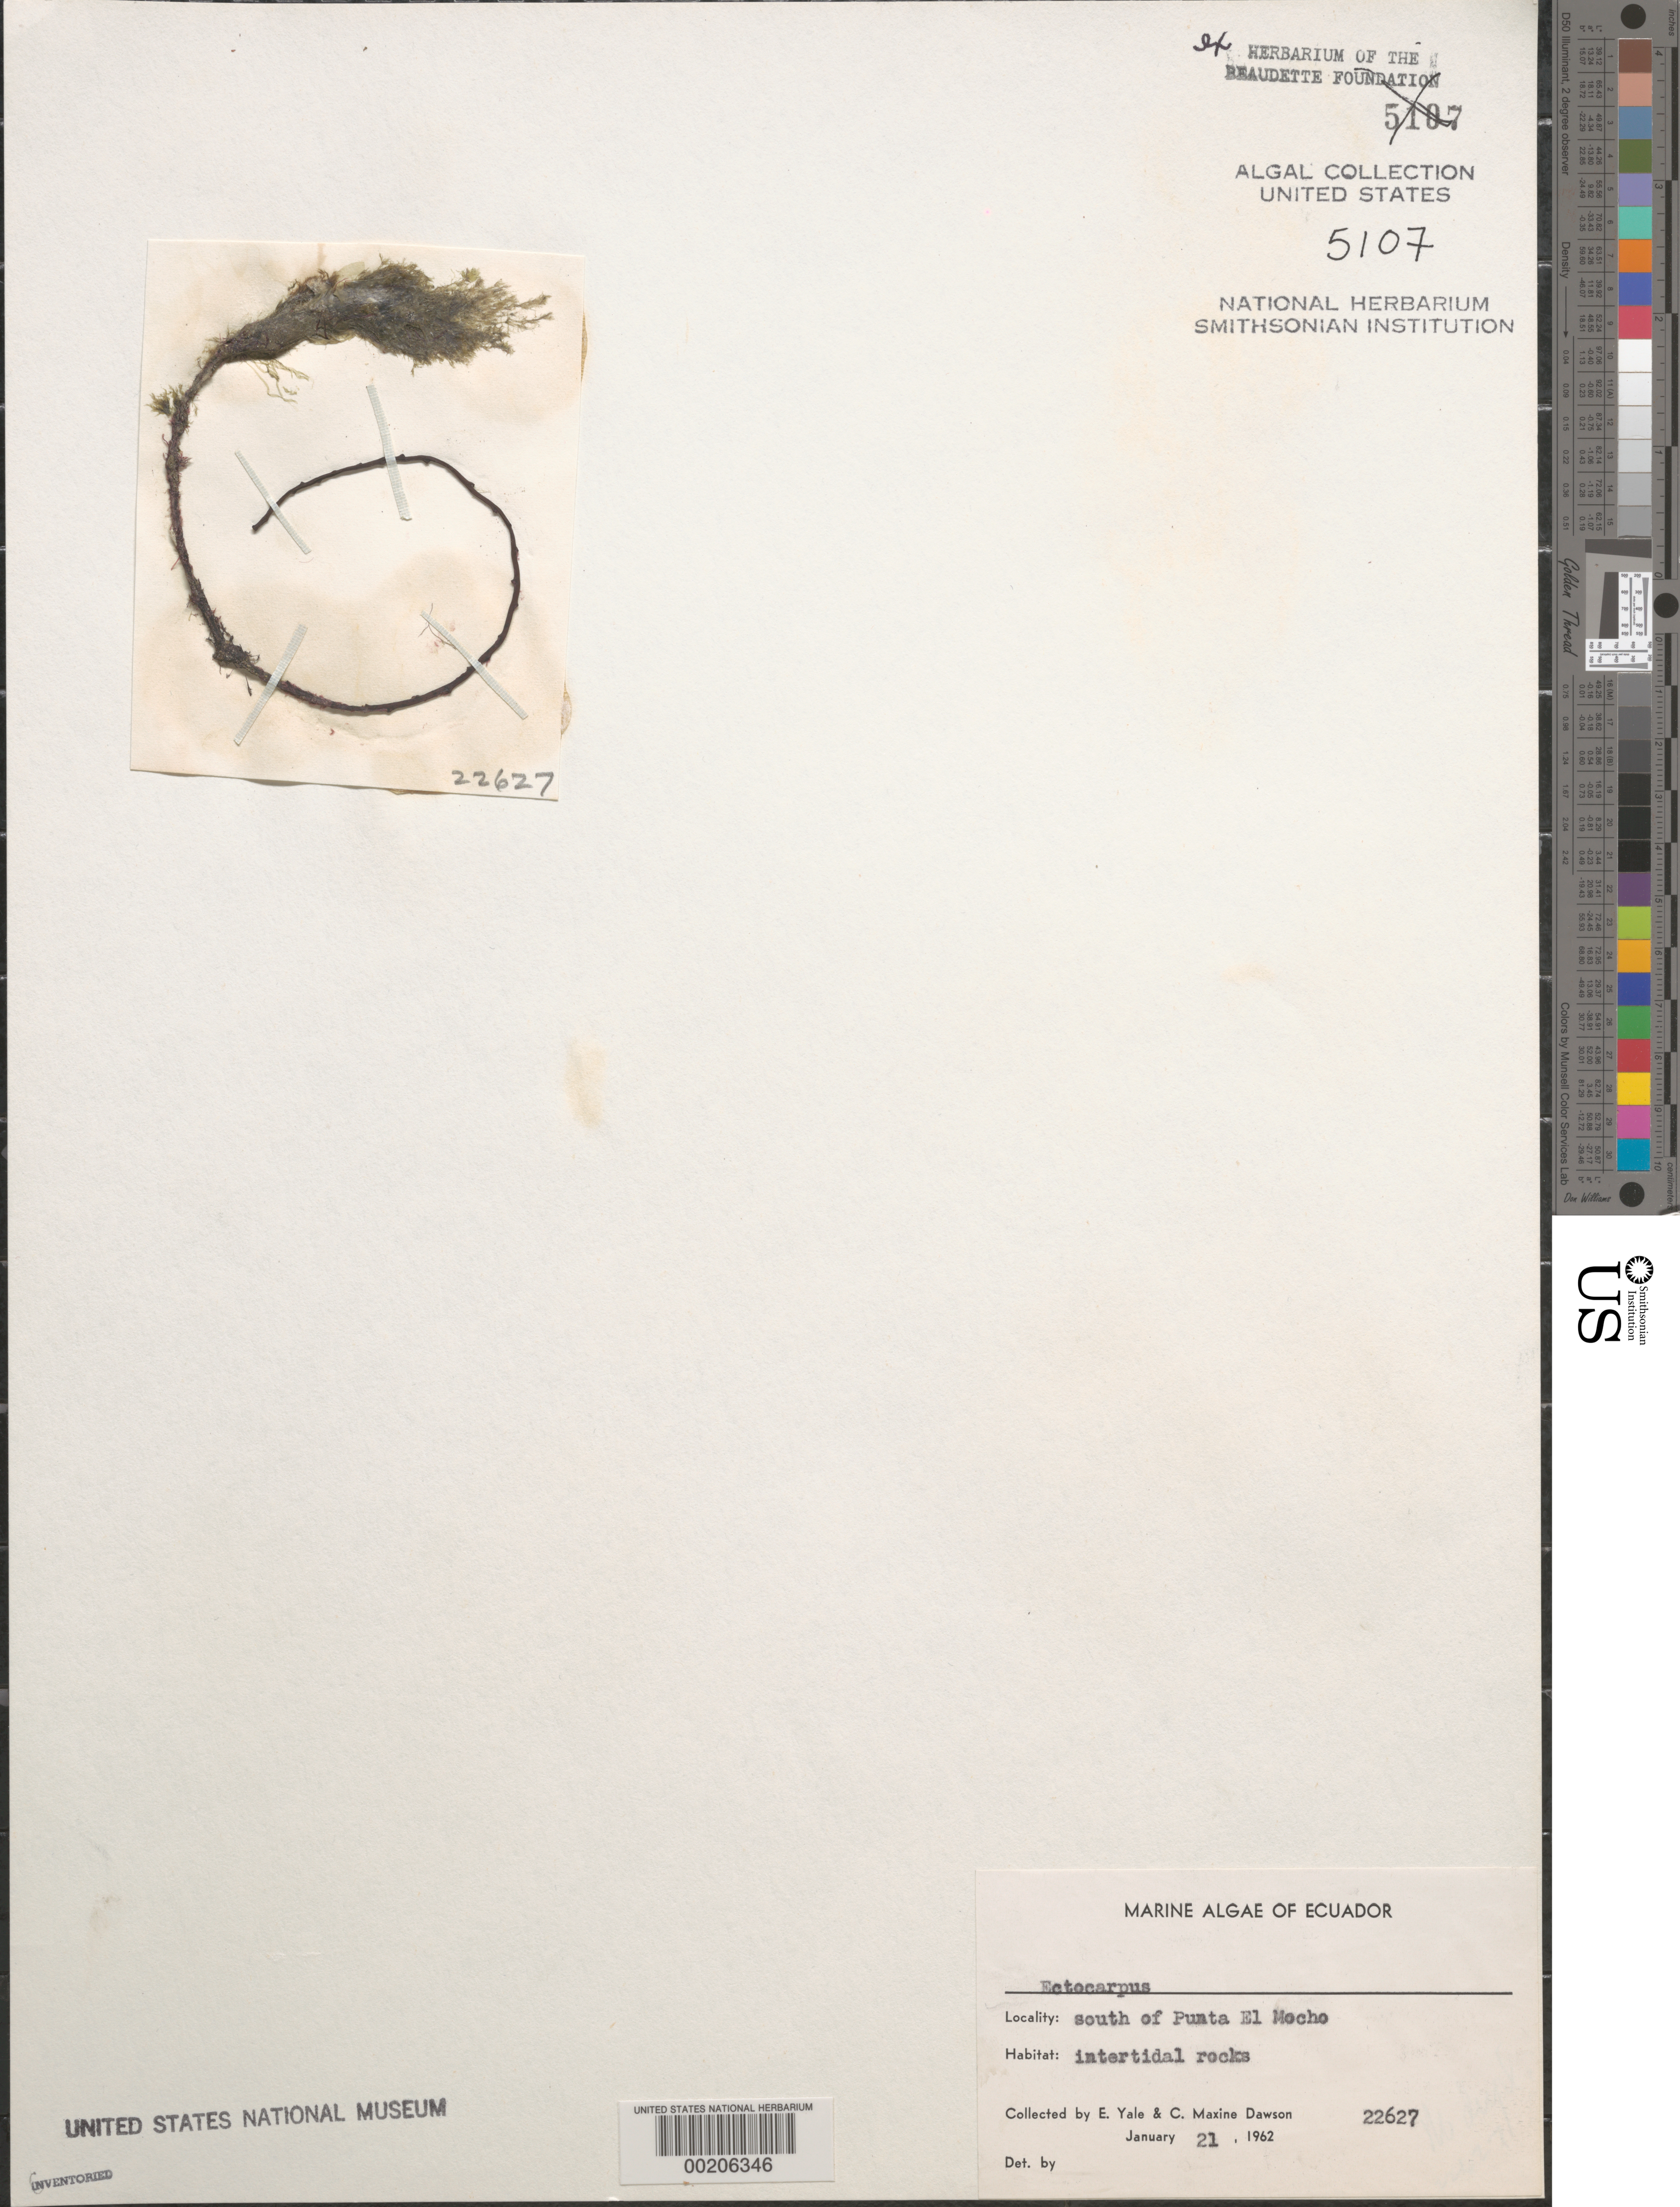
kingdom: Chromista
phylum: Ochrophyta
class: Phaeophyceae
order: Ectocarpales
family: Ectocarpaceae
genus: Ectocarpus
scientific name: Ectocarpus sp.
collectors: E. Y. Dawson & C. M. Dawson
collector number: EYD 22627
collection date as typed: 21 Jan 1962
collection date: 1962-01-21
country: Ecuador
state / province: Guayas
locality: South of Punta el Mocho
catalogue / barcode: US 5107